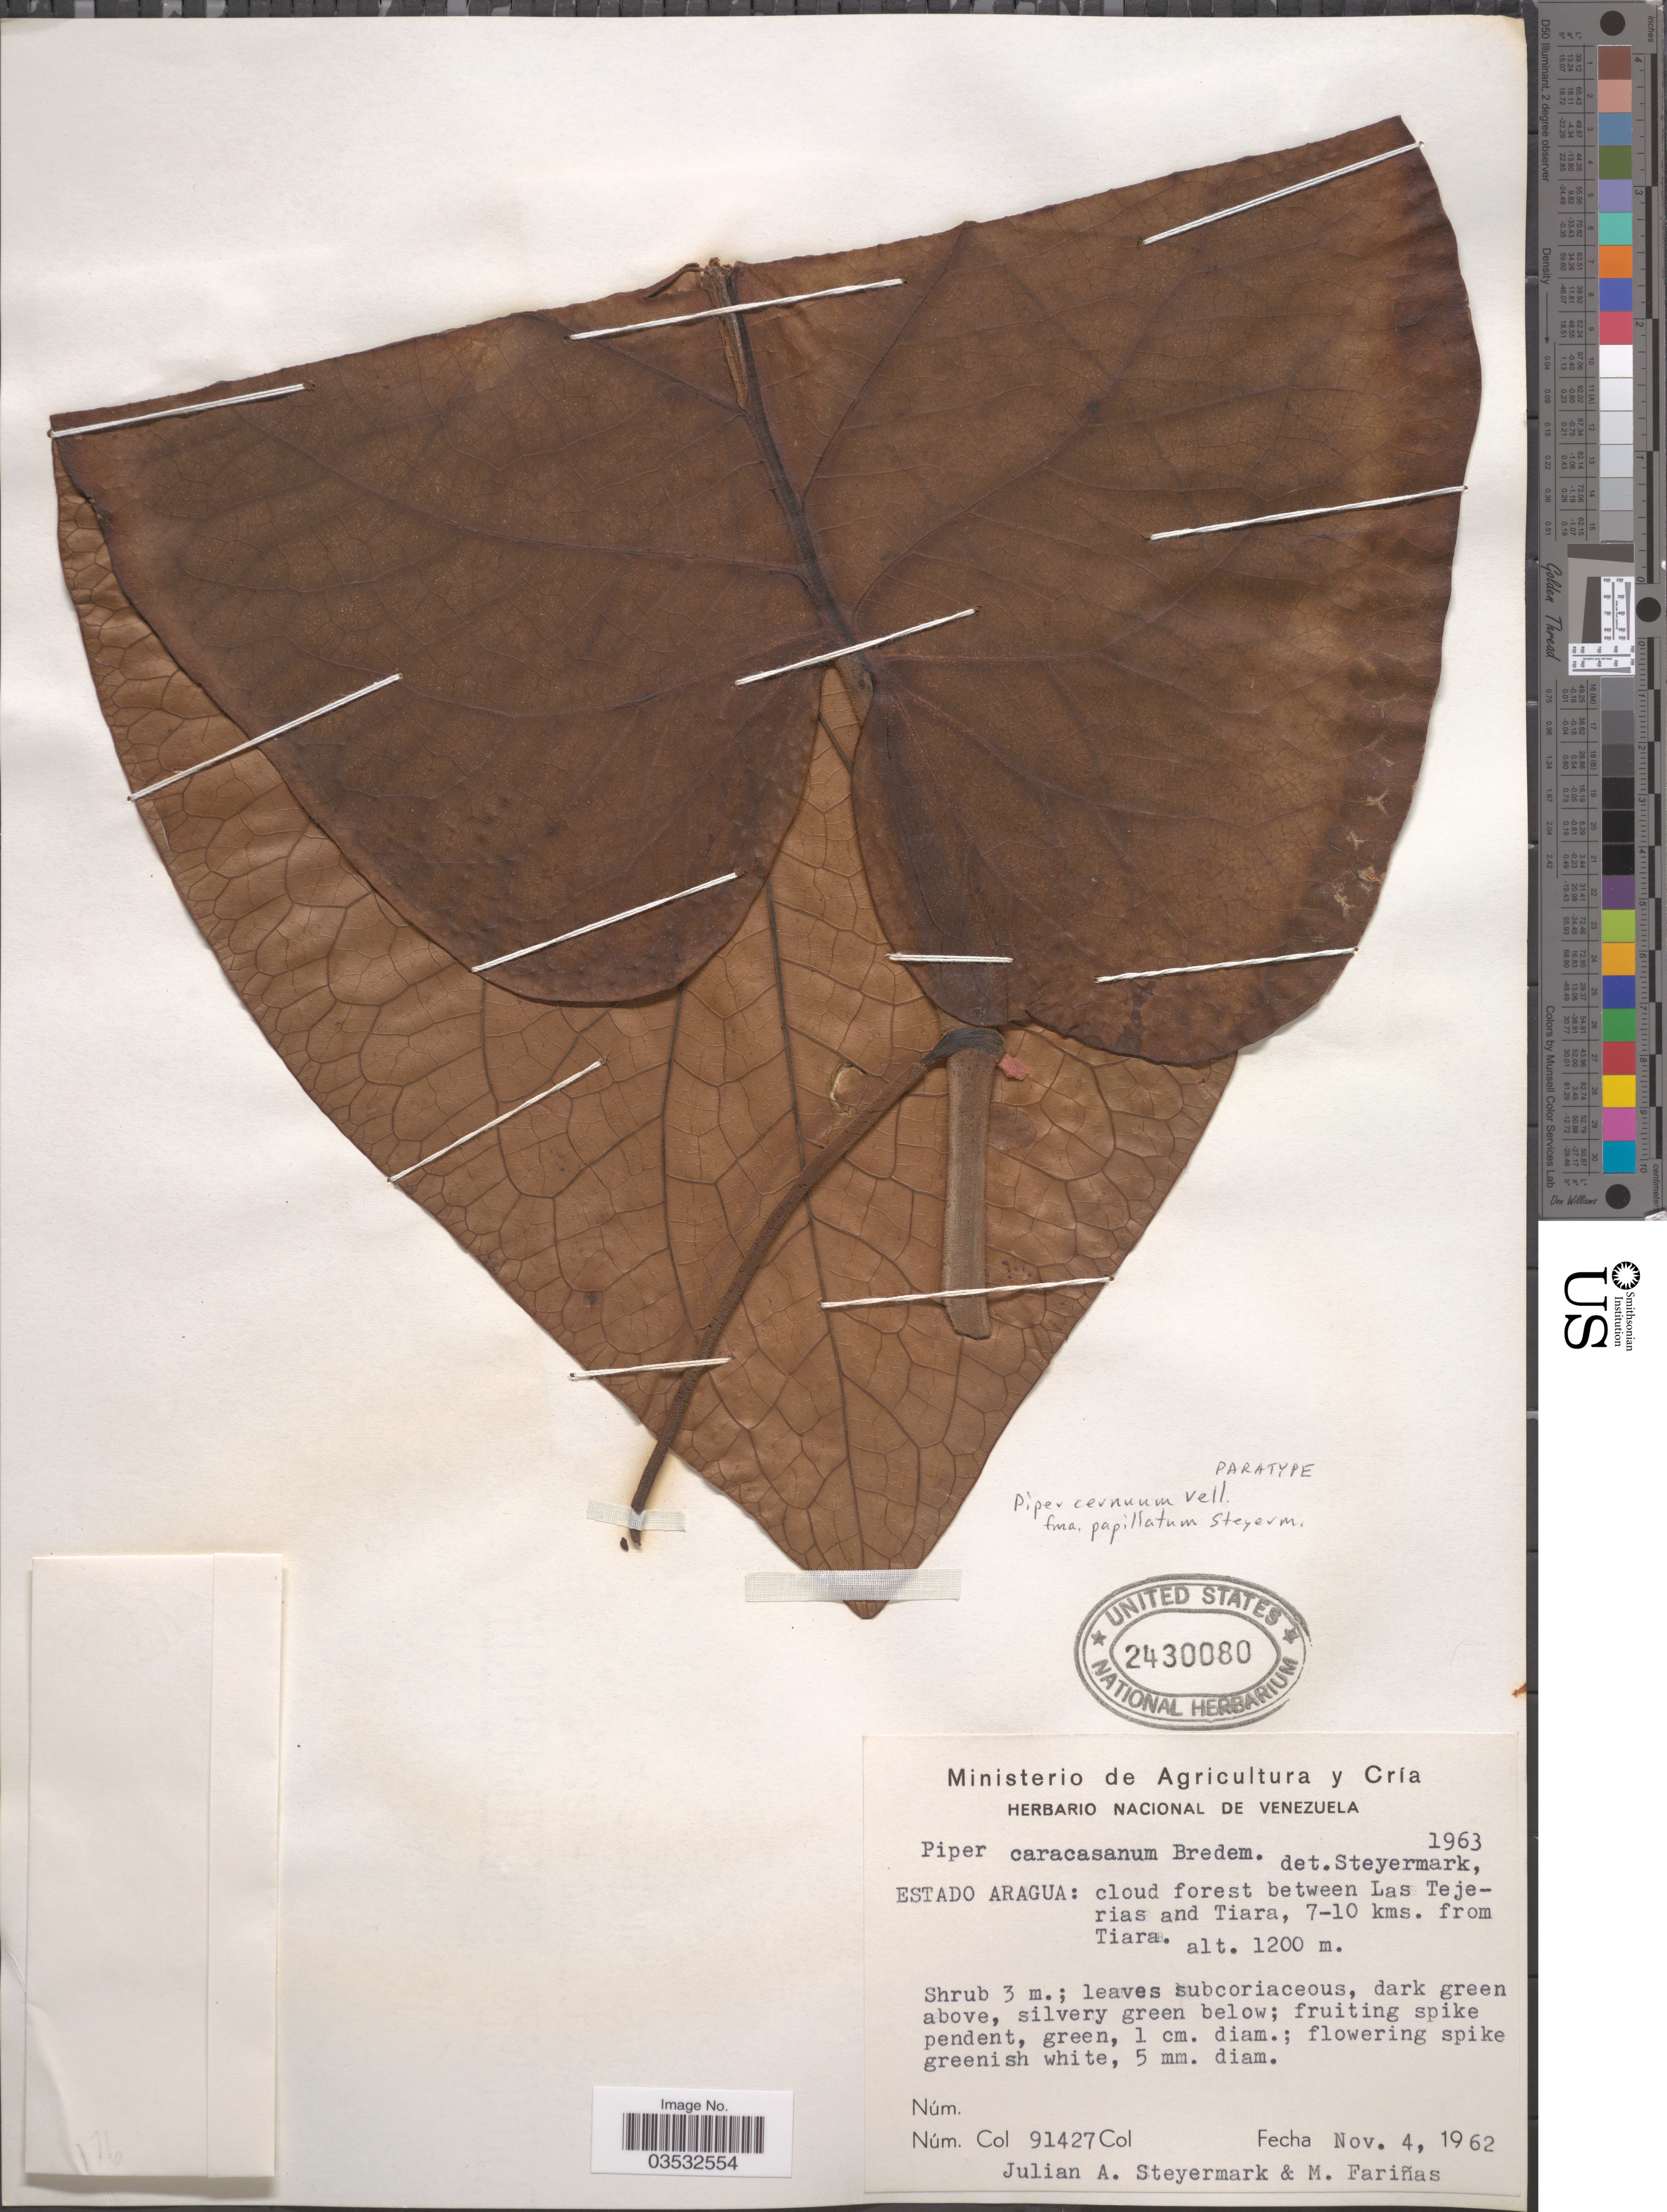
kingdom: Plantae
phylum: Tracheophyta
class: Magnoliopsida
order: Piperales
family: Piperaceae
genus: Piper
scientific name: Piper cernuum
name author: Vell.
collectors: J. Steyermark & M. Fariñas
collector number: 91427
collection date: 1962-11-04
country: Venezuela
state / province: Aragua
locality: Cloud forest between Las Tejerias and Tiara, 7-10 kms. from Tiara.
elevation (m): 1200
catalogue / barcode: US 2430080